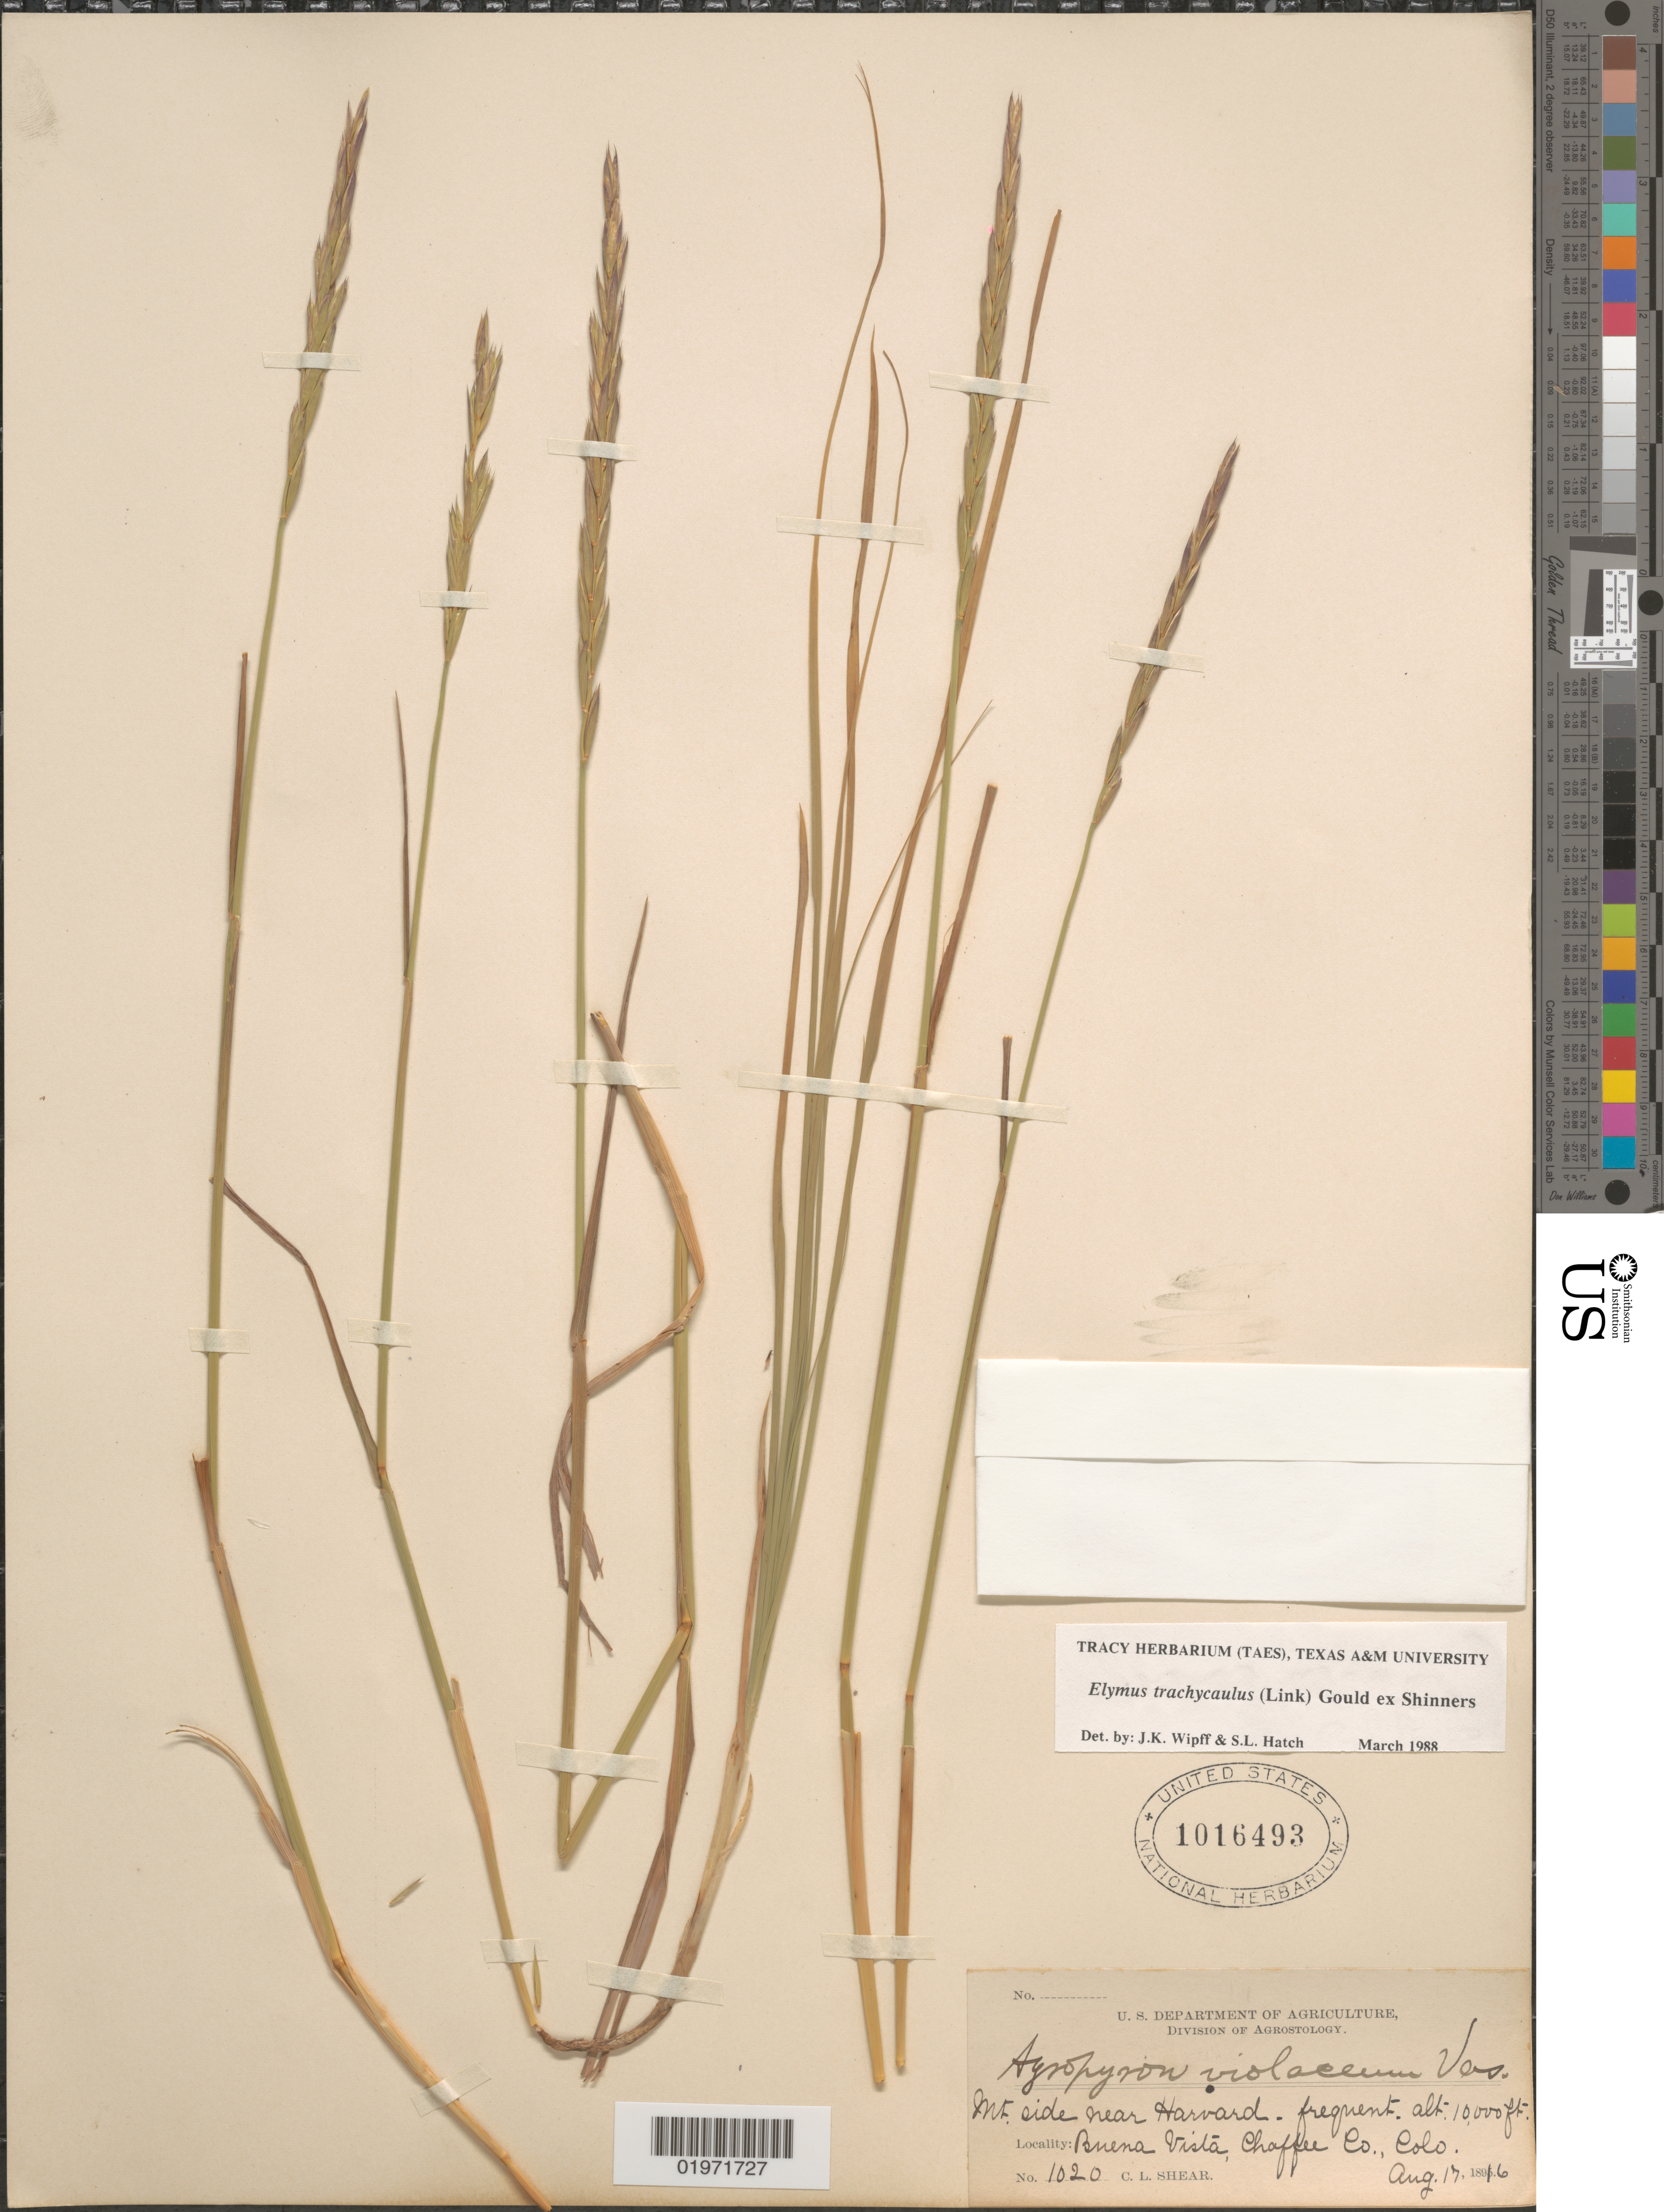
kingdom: Plantae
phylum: Tracheophyta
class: Liliopsida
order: Poales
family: Poaceae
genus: Elymus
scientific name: Elymus trachycaulus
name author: (Link) Gould ex Shinners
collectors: C. L. Shear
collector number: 1020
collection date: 1896-08-17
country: United States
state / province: Colorado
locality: Mt side near Harvard. Buena Vista, Chaffee Co.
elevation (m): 3048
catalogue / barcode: US 1016493